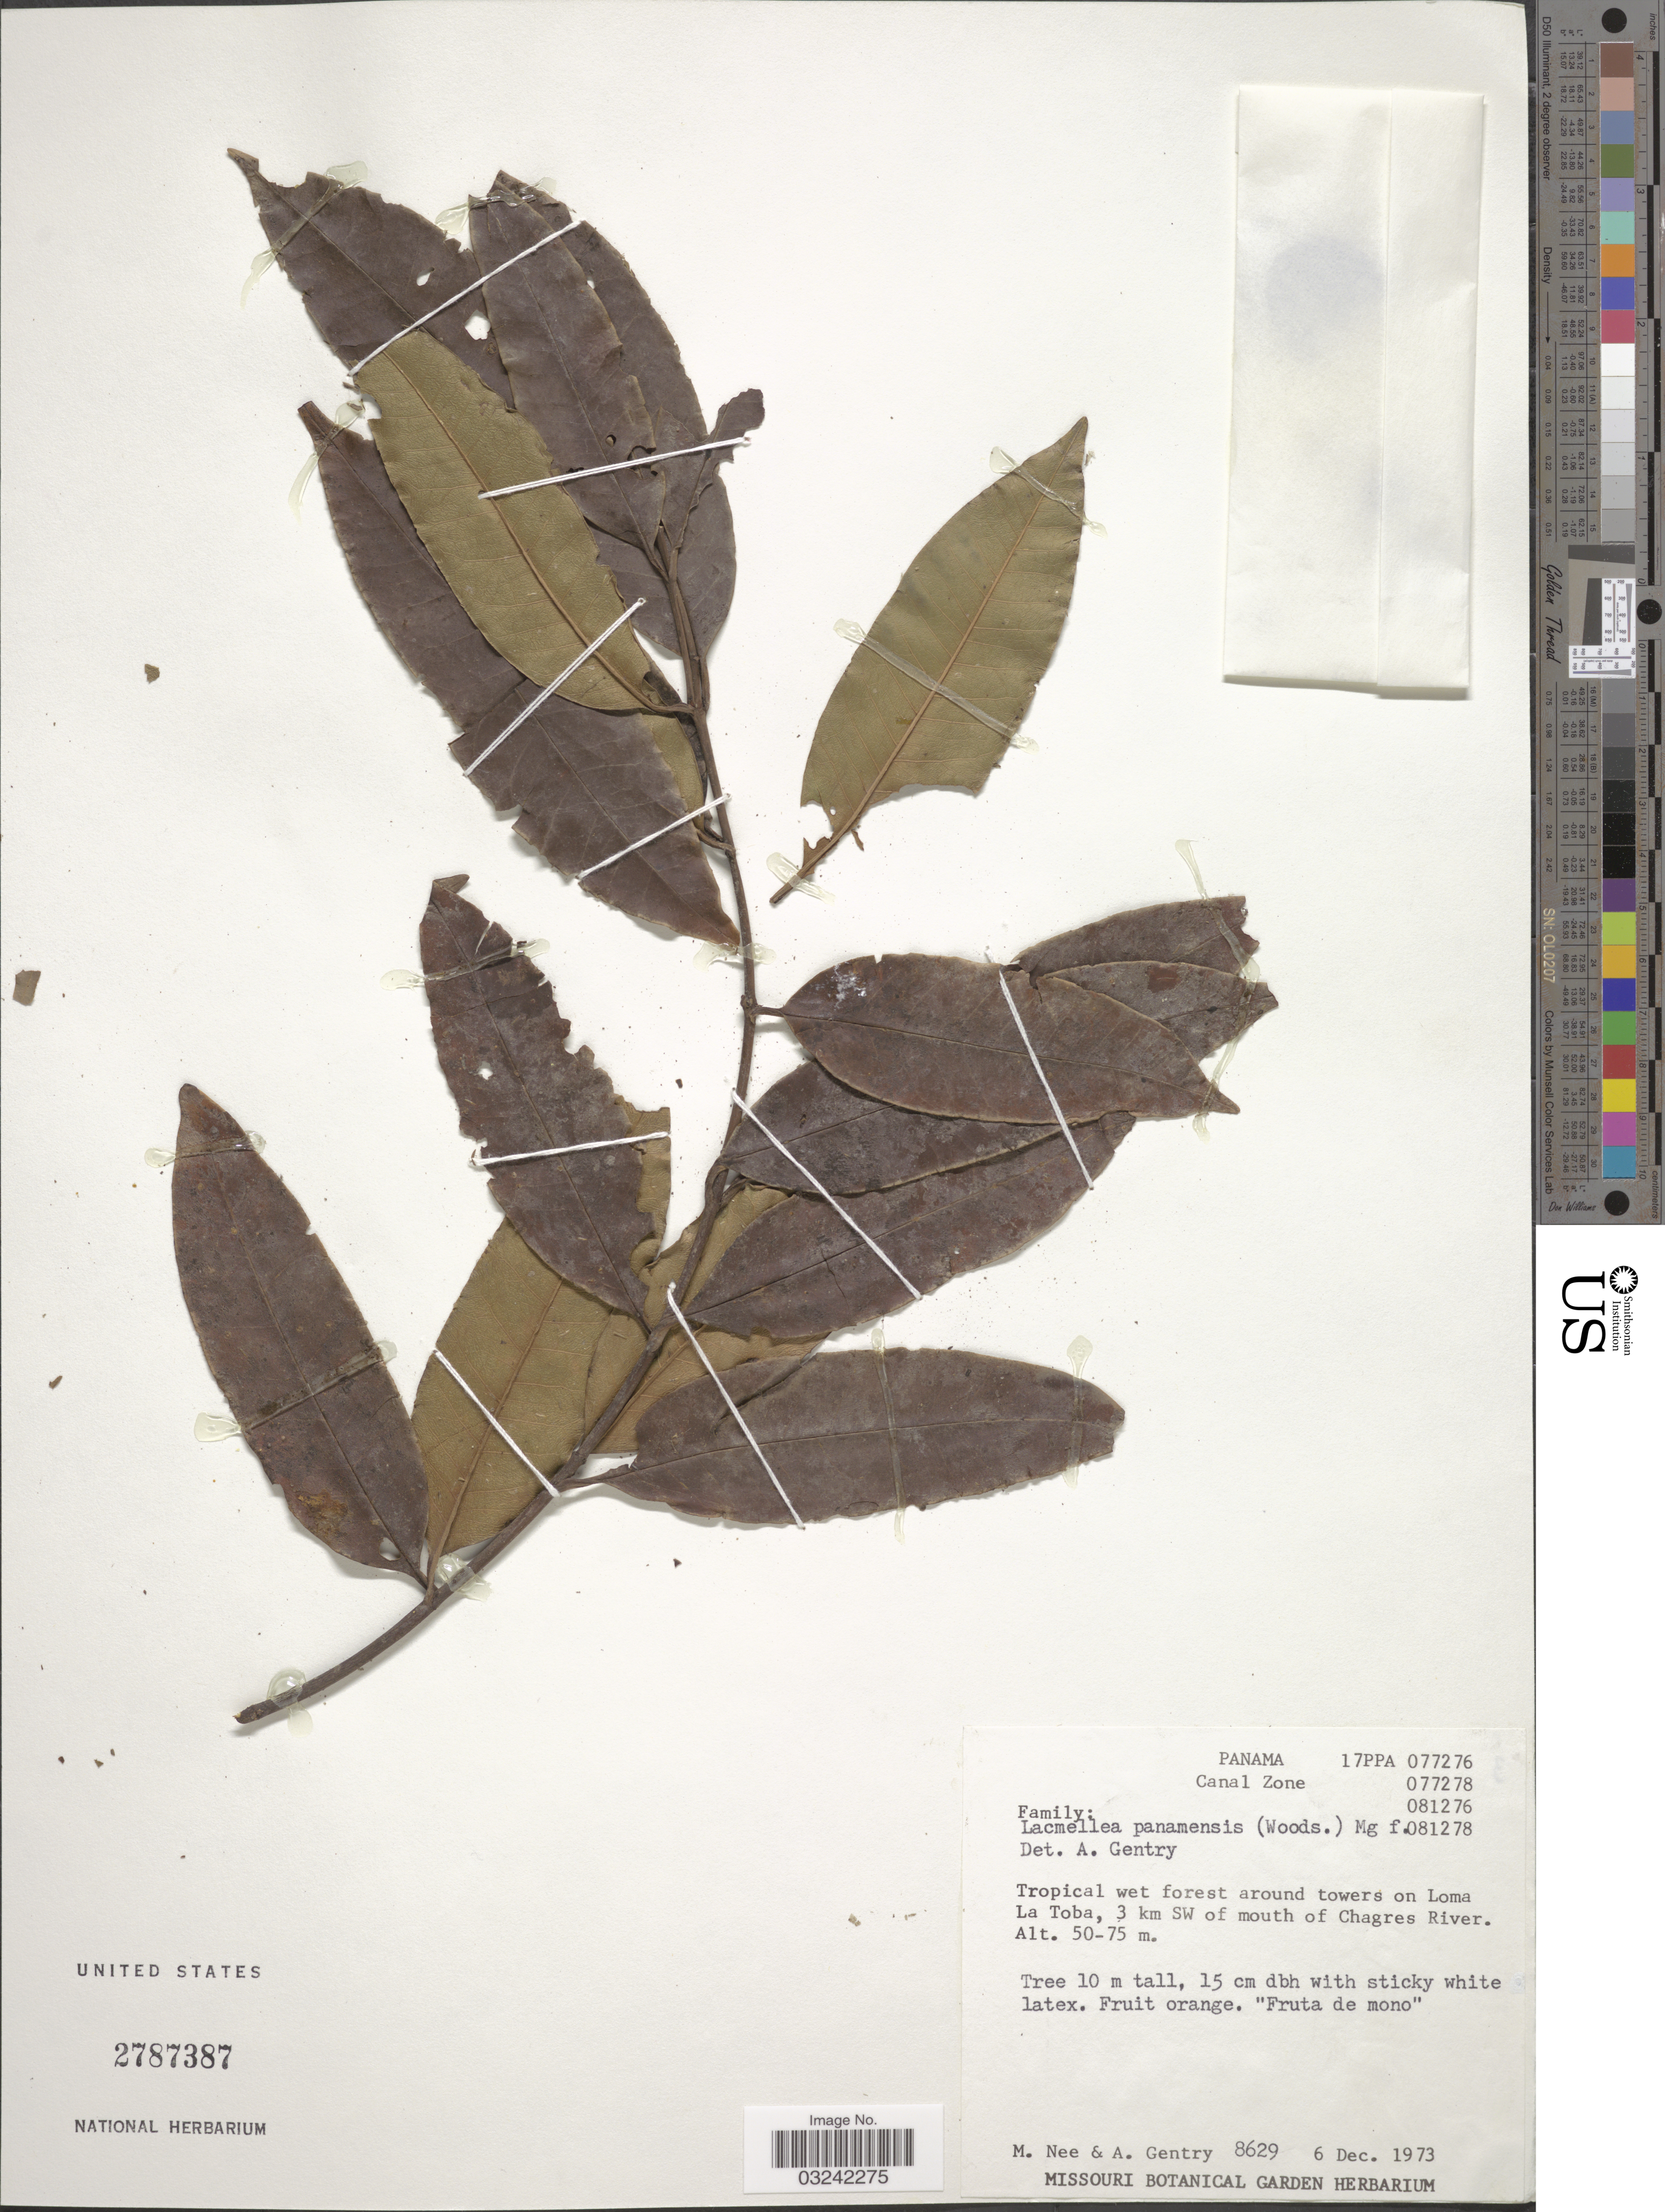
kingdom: Plantae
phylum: Tracheophyta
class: Magnoliopsida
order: Gentianales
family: Apocynaceae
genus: Lacmellea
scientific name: Lacmellea panamensis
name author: (Woodson) Markgr.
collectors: M. Nee & A. H. Gentry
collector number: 8629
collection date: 1973-12-06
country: Panama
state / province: Colón / Panamá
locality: Canal Zone. Around towers on Loma La Toba, 3 km SW of mouth of Chagres River.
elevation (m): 50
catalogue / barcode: US 2787387